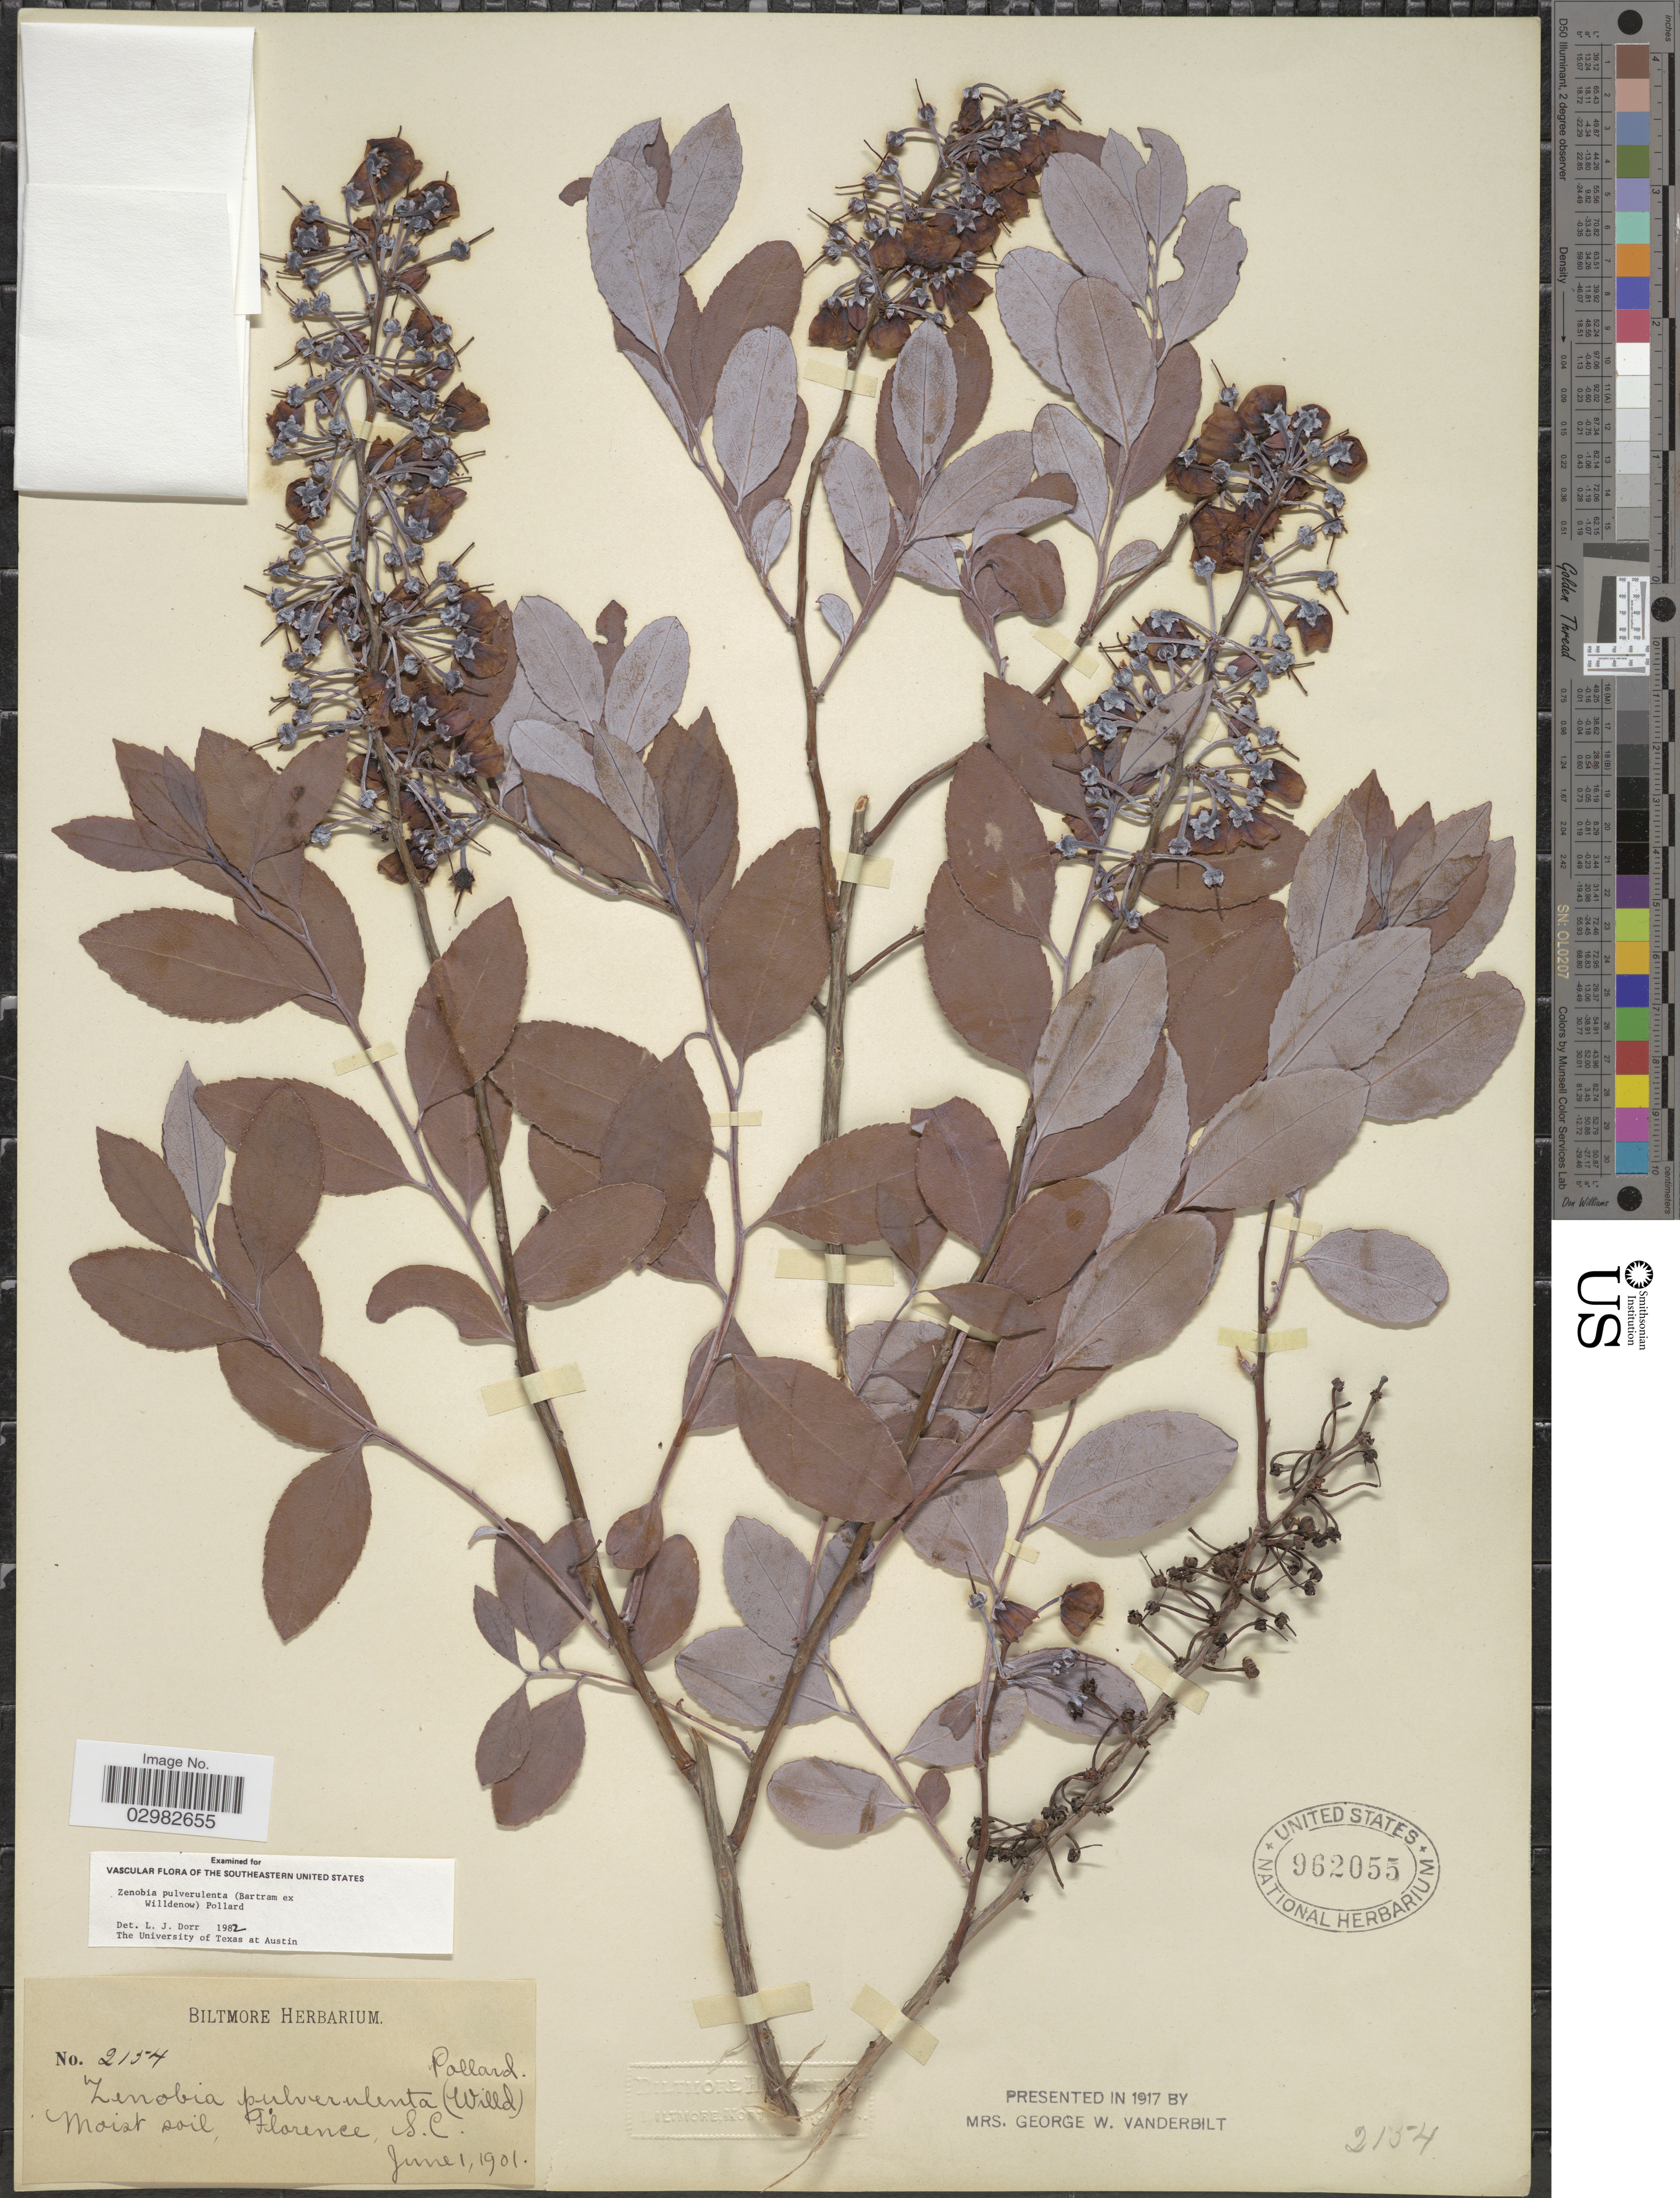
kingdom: Plantae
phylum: Tracheophyta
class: Magnoliopsida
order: Ericales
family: Ericaceae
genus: Zenobia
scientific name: Zenobia pulverulenta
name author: (W. Bartram ex Willd.) Pollard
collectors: ex herb. Biltmore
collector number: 2154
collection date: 1901-06-01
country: United States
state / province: South Carolina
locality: Florence.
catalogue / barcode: US 962055